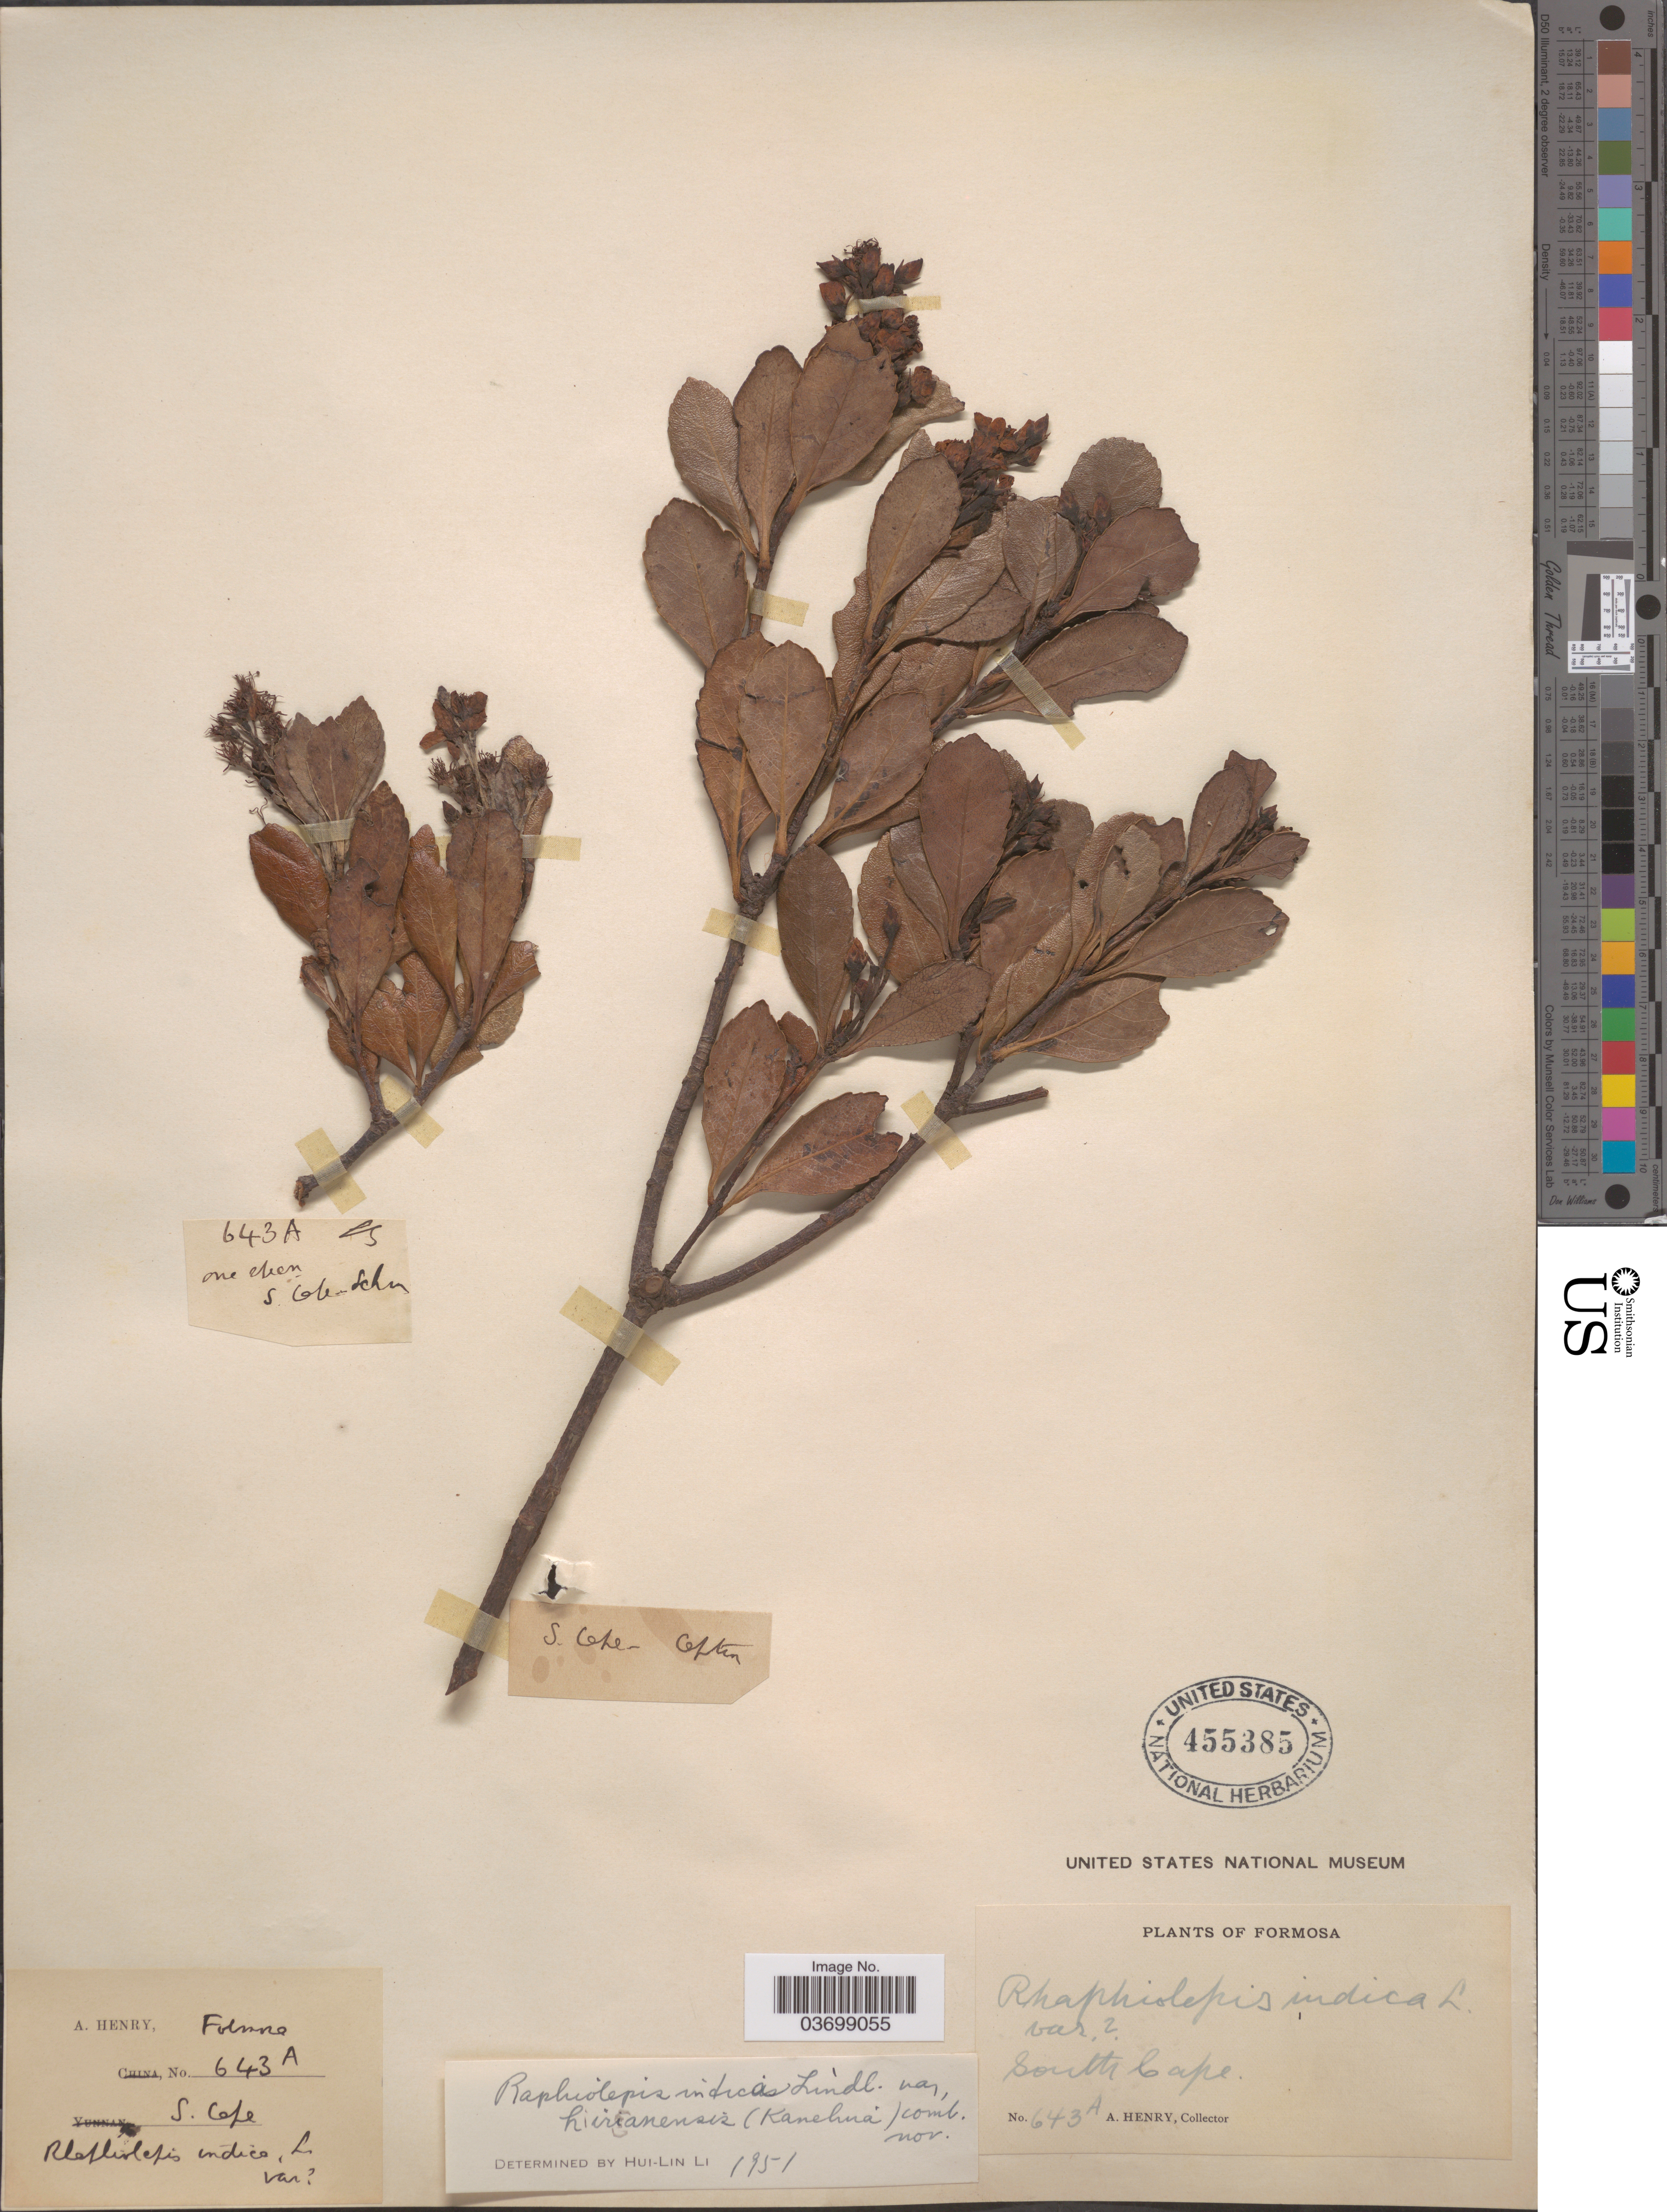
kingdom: Plantae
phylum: Tracheophyta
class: Magnoliopsida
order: Rosales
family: Rosaceae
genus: Rhaphiolepis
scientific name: Rhaphiolepis indica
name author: (L.) Lindl.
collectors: A. Henry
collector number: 643 A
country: Taiwan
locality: Formosa. South Cape.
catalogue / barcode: US 455385